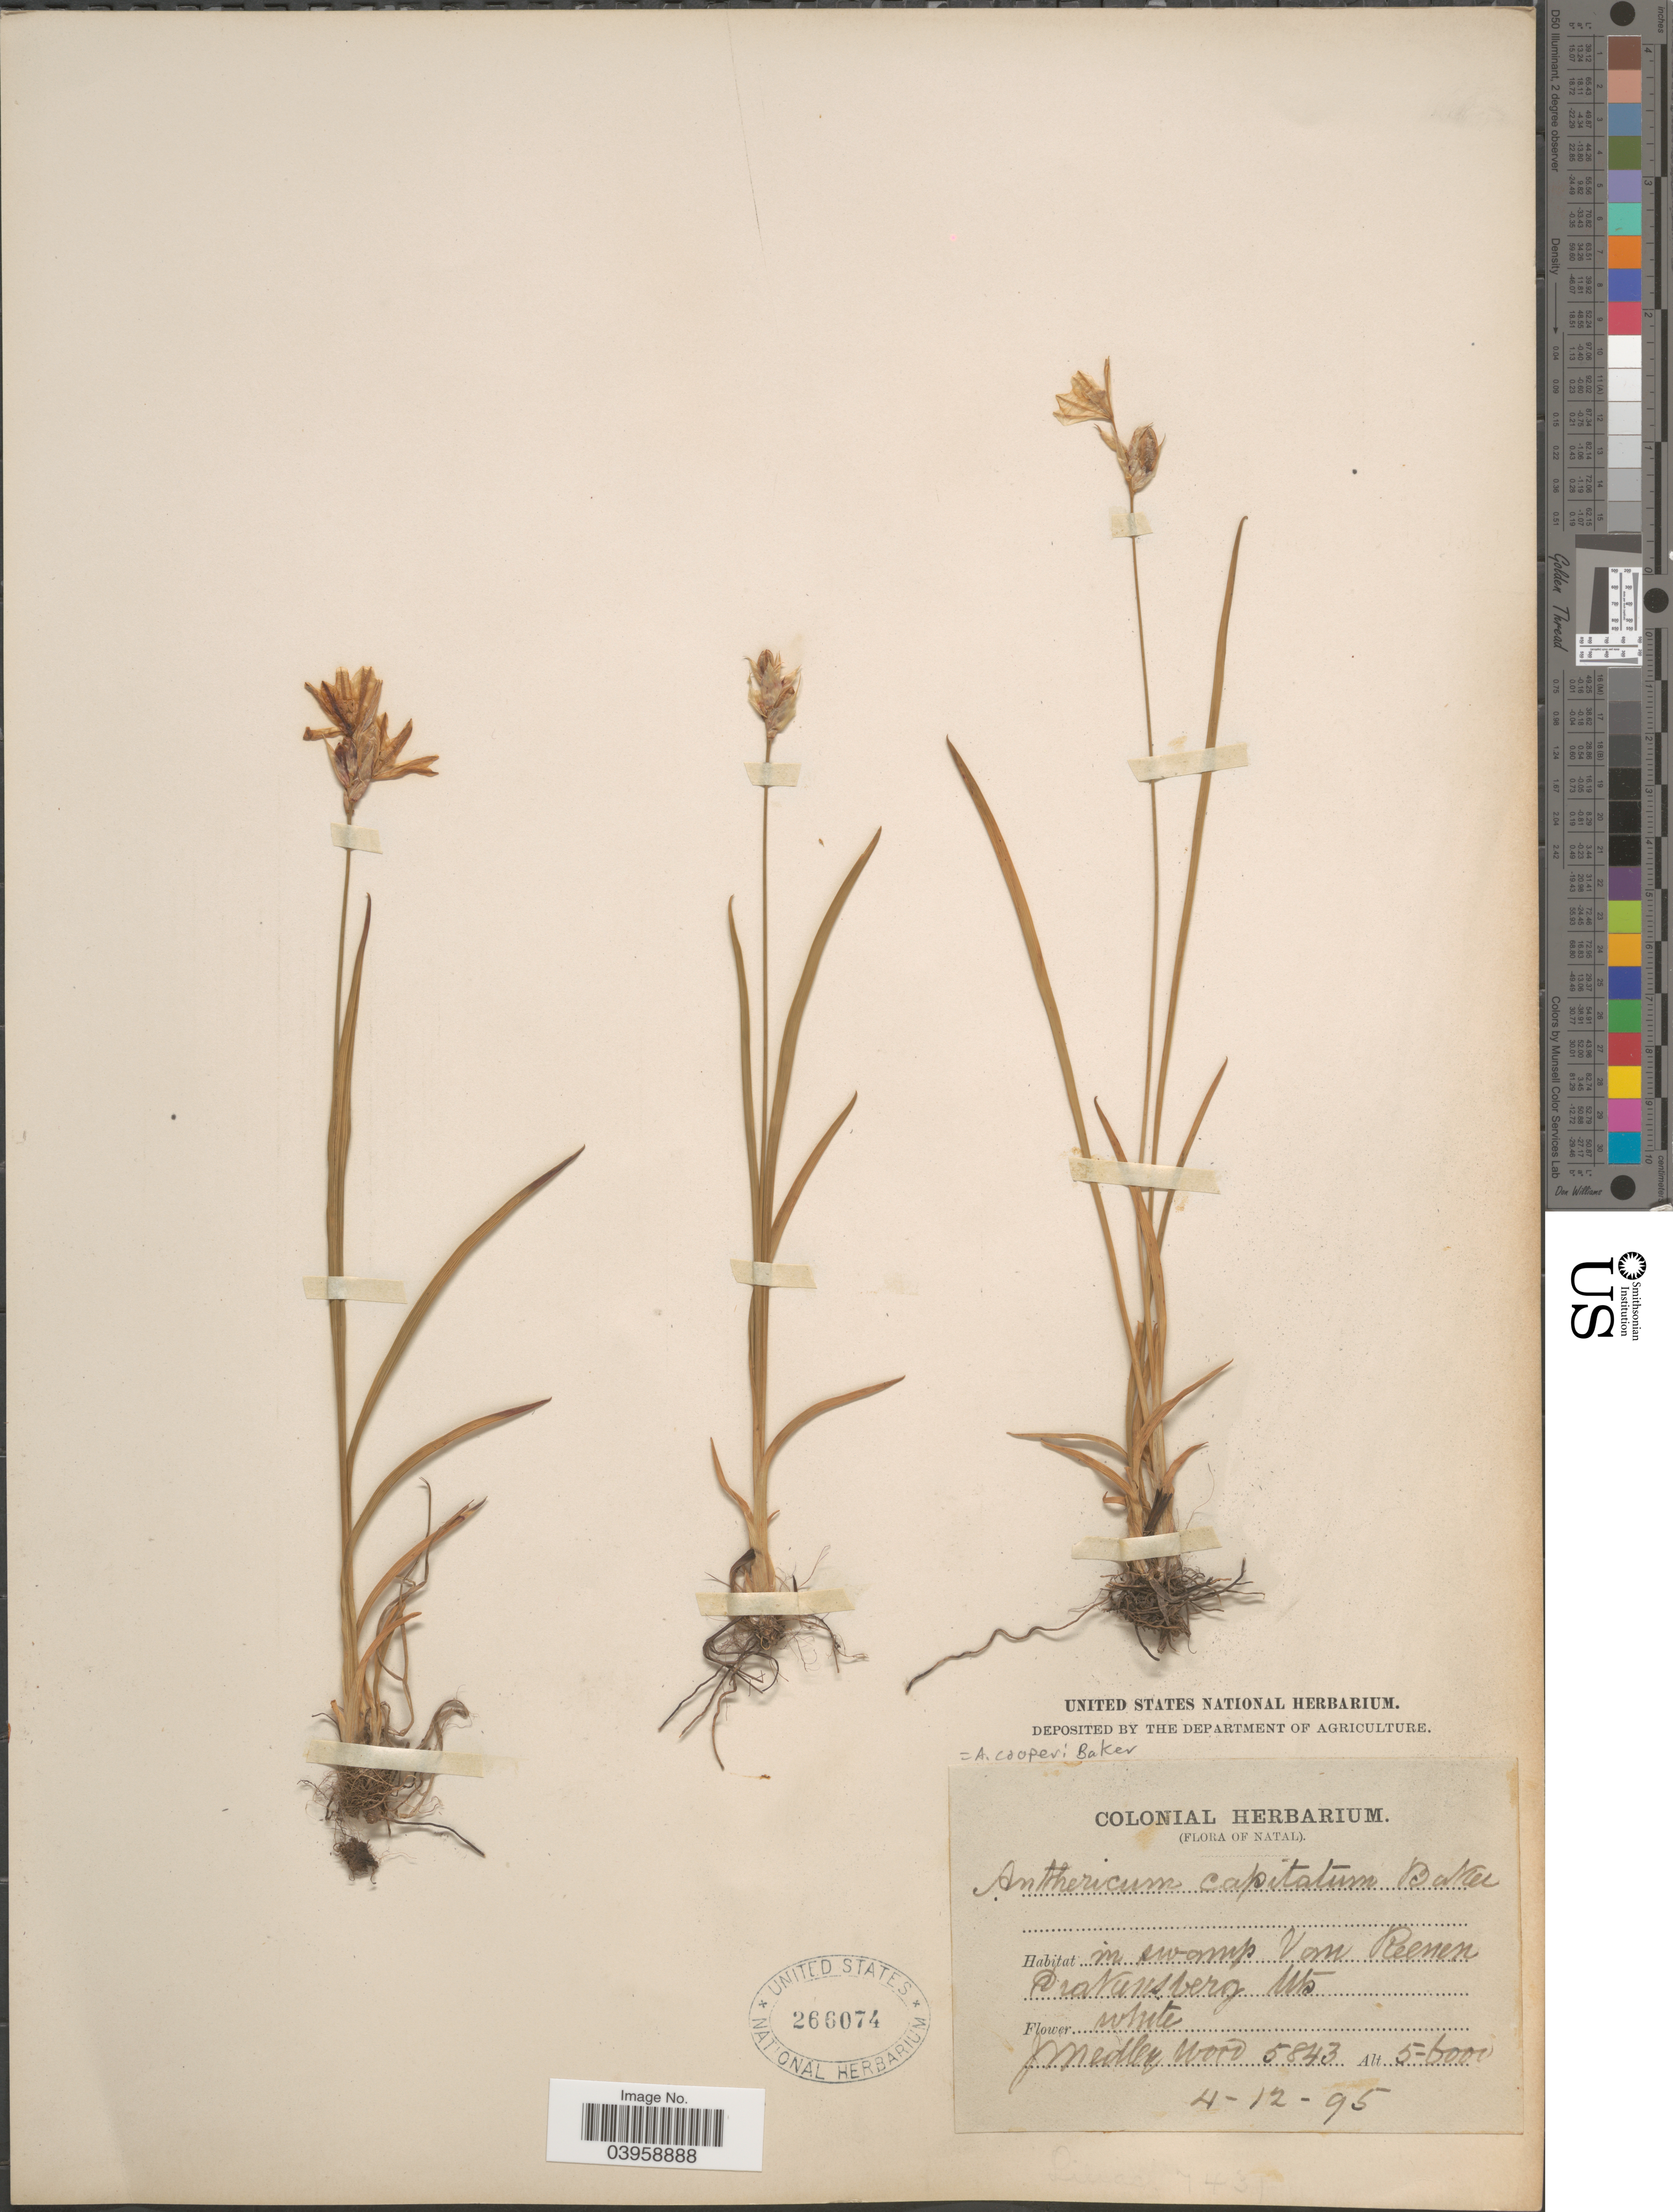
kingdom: Plantae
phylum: Tracheophyta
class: Liliopsida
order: Asparagales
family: Asparagaceae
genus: Anthericum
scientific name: Anthericum cooperi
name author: Baker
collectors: J. Medley Wood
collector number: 5843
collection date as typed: Transcribed d/m/y: 4/12/95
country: South Africa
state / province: KwaZulu-Natal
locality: Natal. In swamp Van Reenen Drakensberg Mts.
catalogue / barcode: US 266074